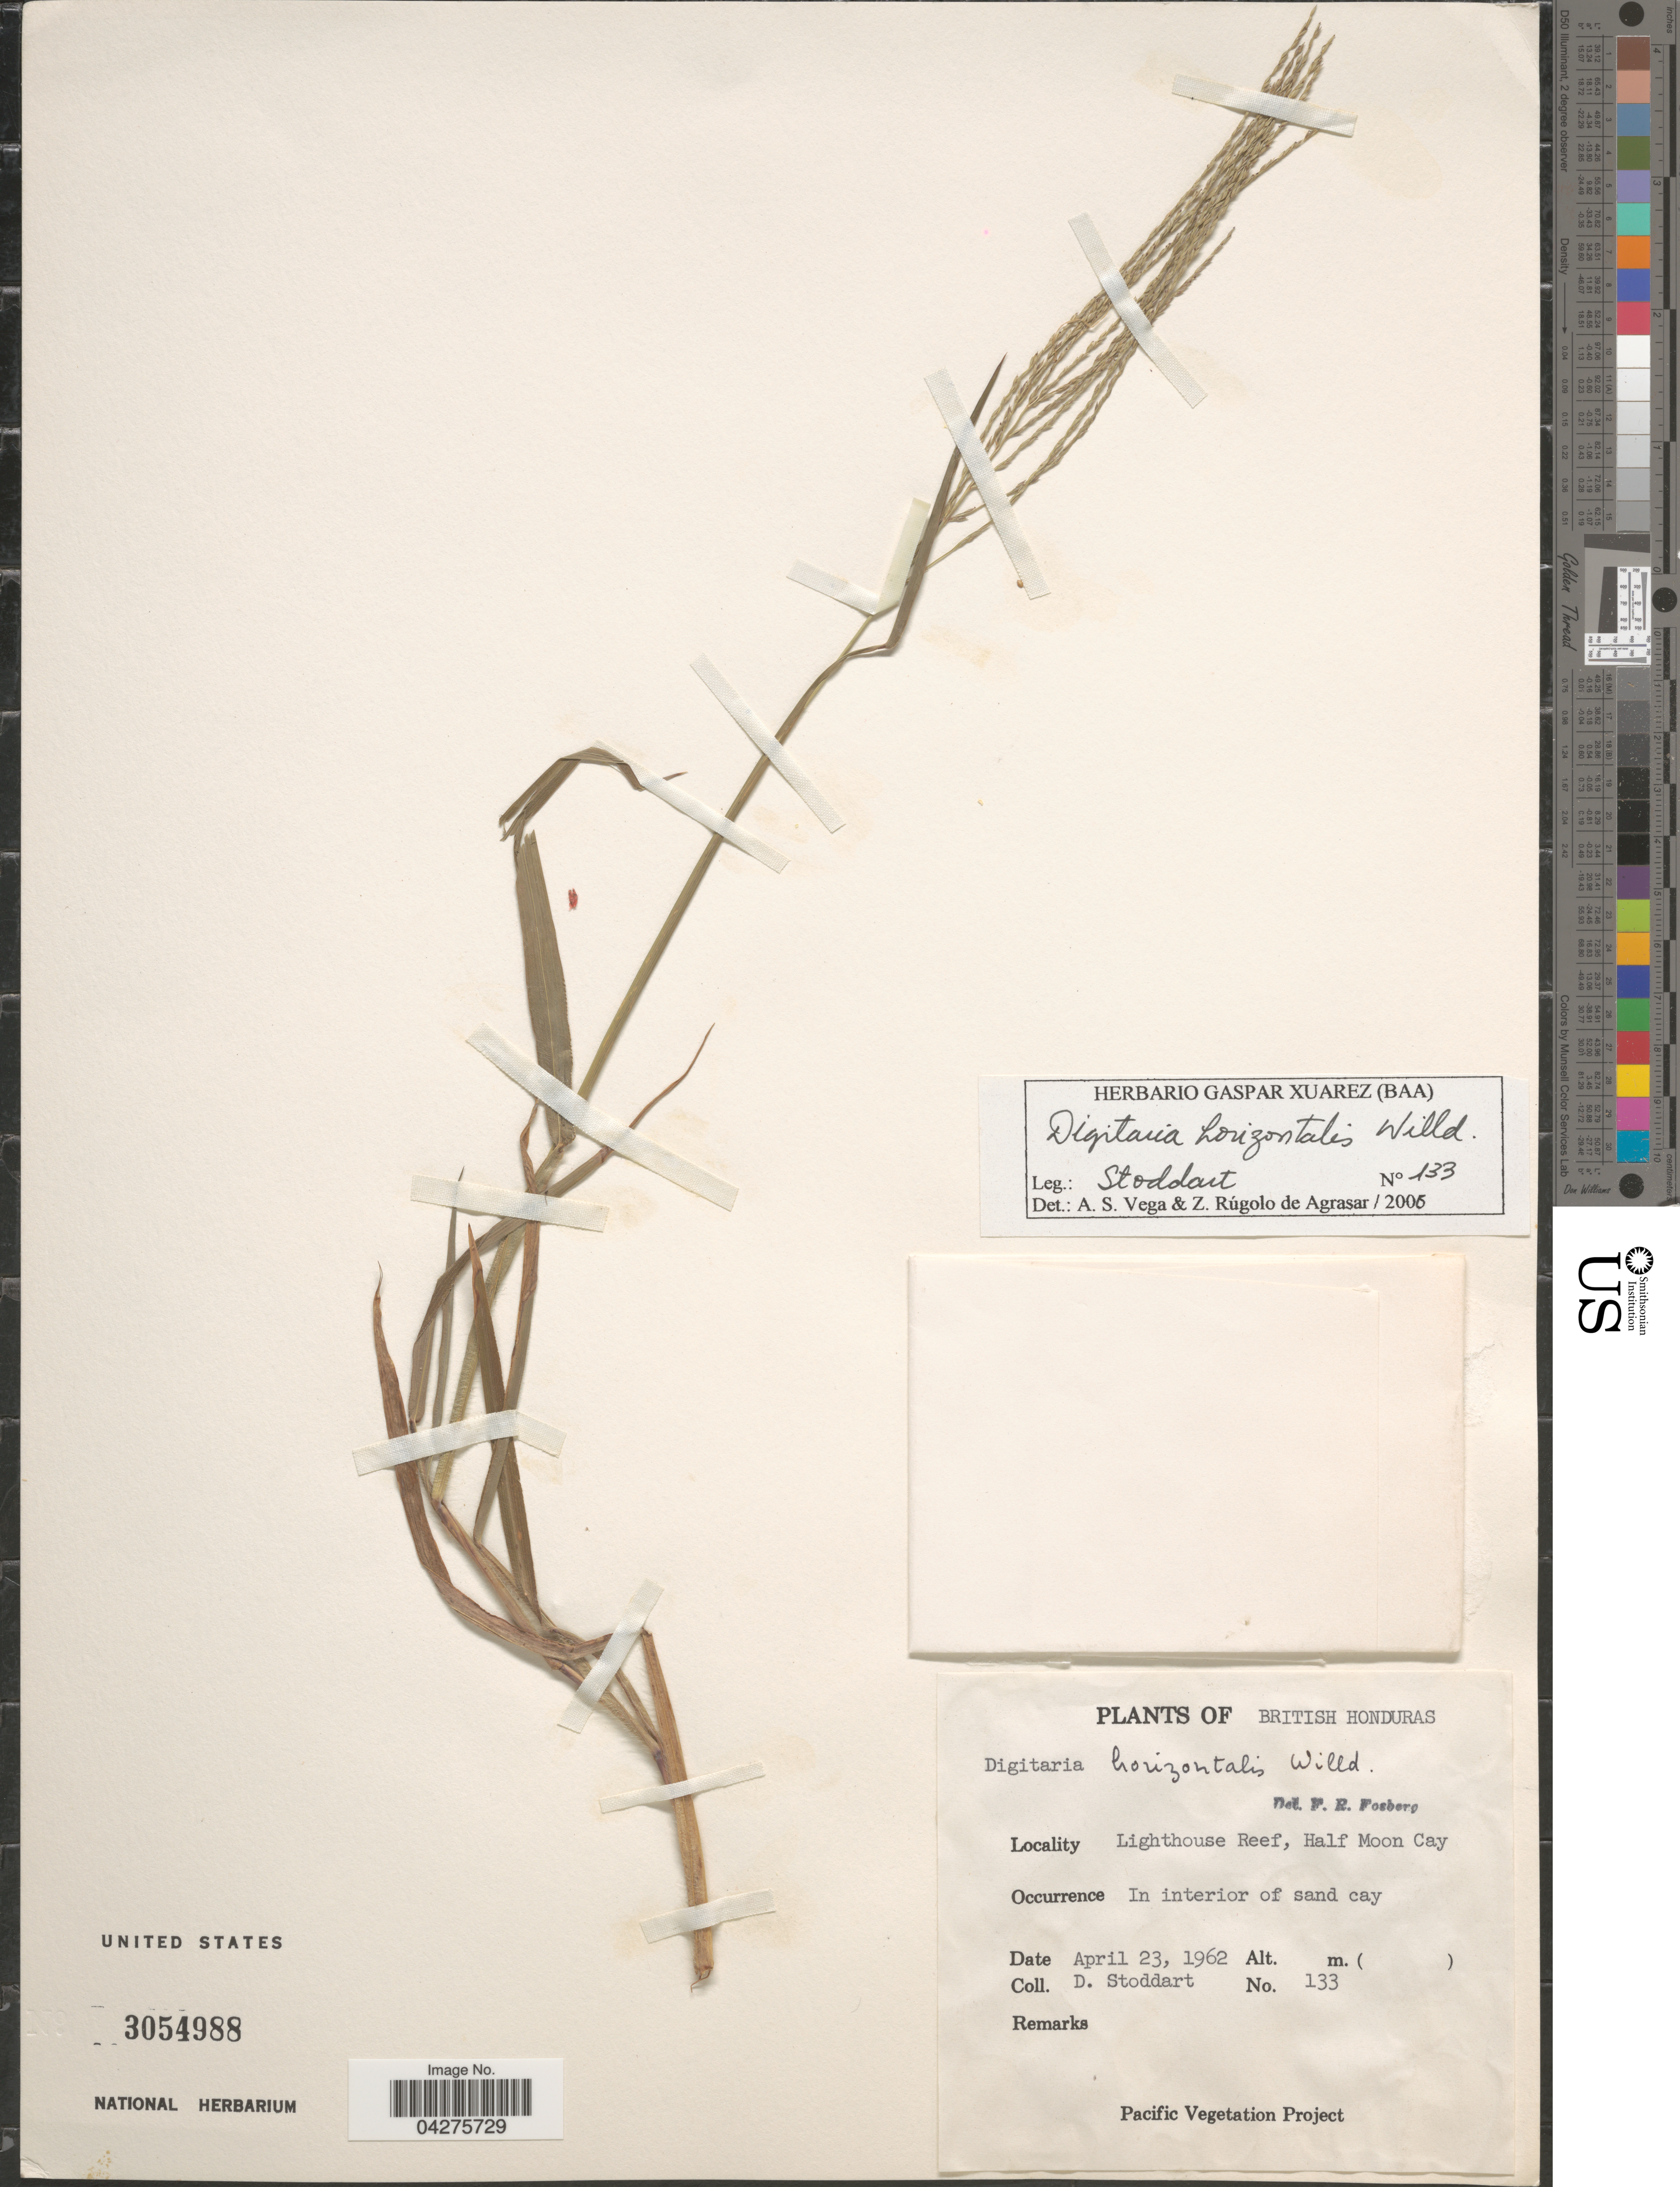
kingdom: Plantae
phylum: Tracheophyta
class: Liliopsida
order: Poales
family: Poaceae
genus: Digitaria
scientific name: Digitaria horizontalis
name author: Willd.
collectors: D. Stoddart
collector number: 133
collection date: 1962-04-23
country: Belize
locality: British Honduras. Lighthouse Reef, Half Moon Cay.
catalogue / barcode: US 3054988